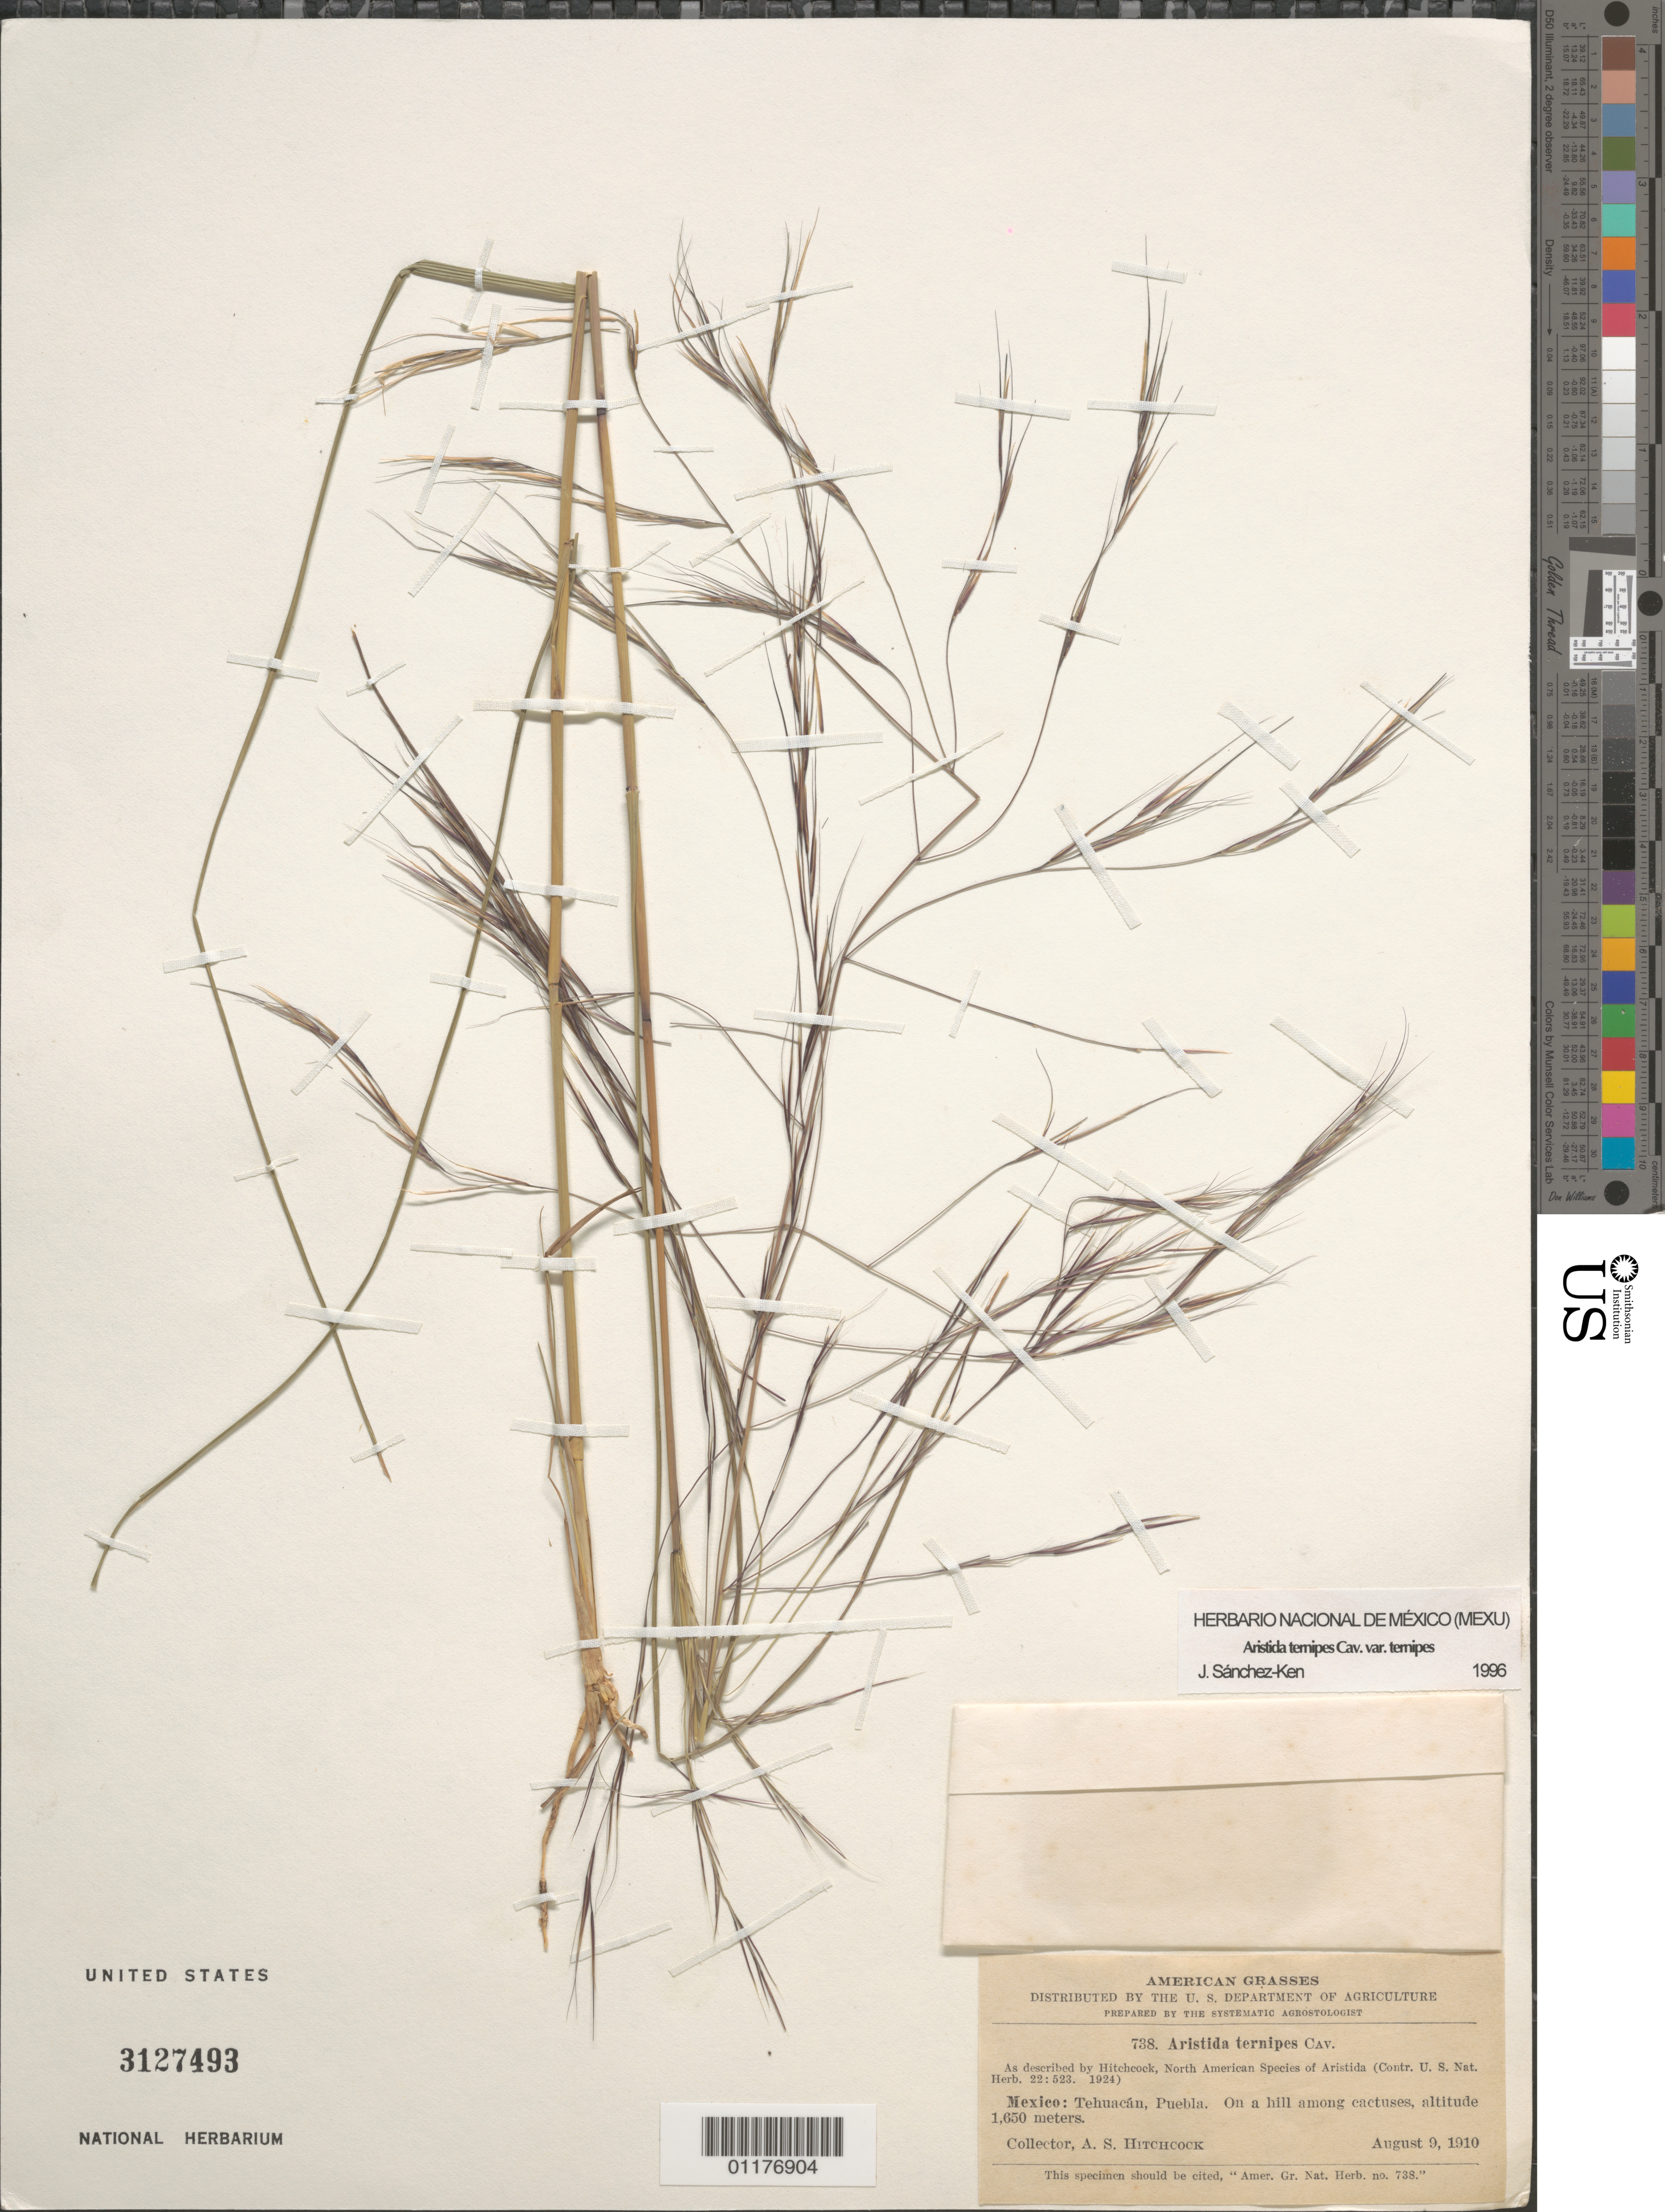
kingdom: Plantae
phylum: Tracheophyta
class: Liliopsida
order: Poales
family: Poaceae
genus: Aristida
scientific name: Aristida ternipes var. ternipes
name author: Cav.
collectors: A. S. Hitchcock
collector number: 738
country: Mexico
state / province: Puebla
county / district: Tehuacán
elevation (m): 1650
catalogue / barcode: US 3127493